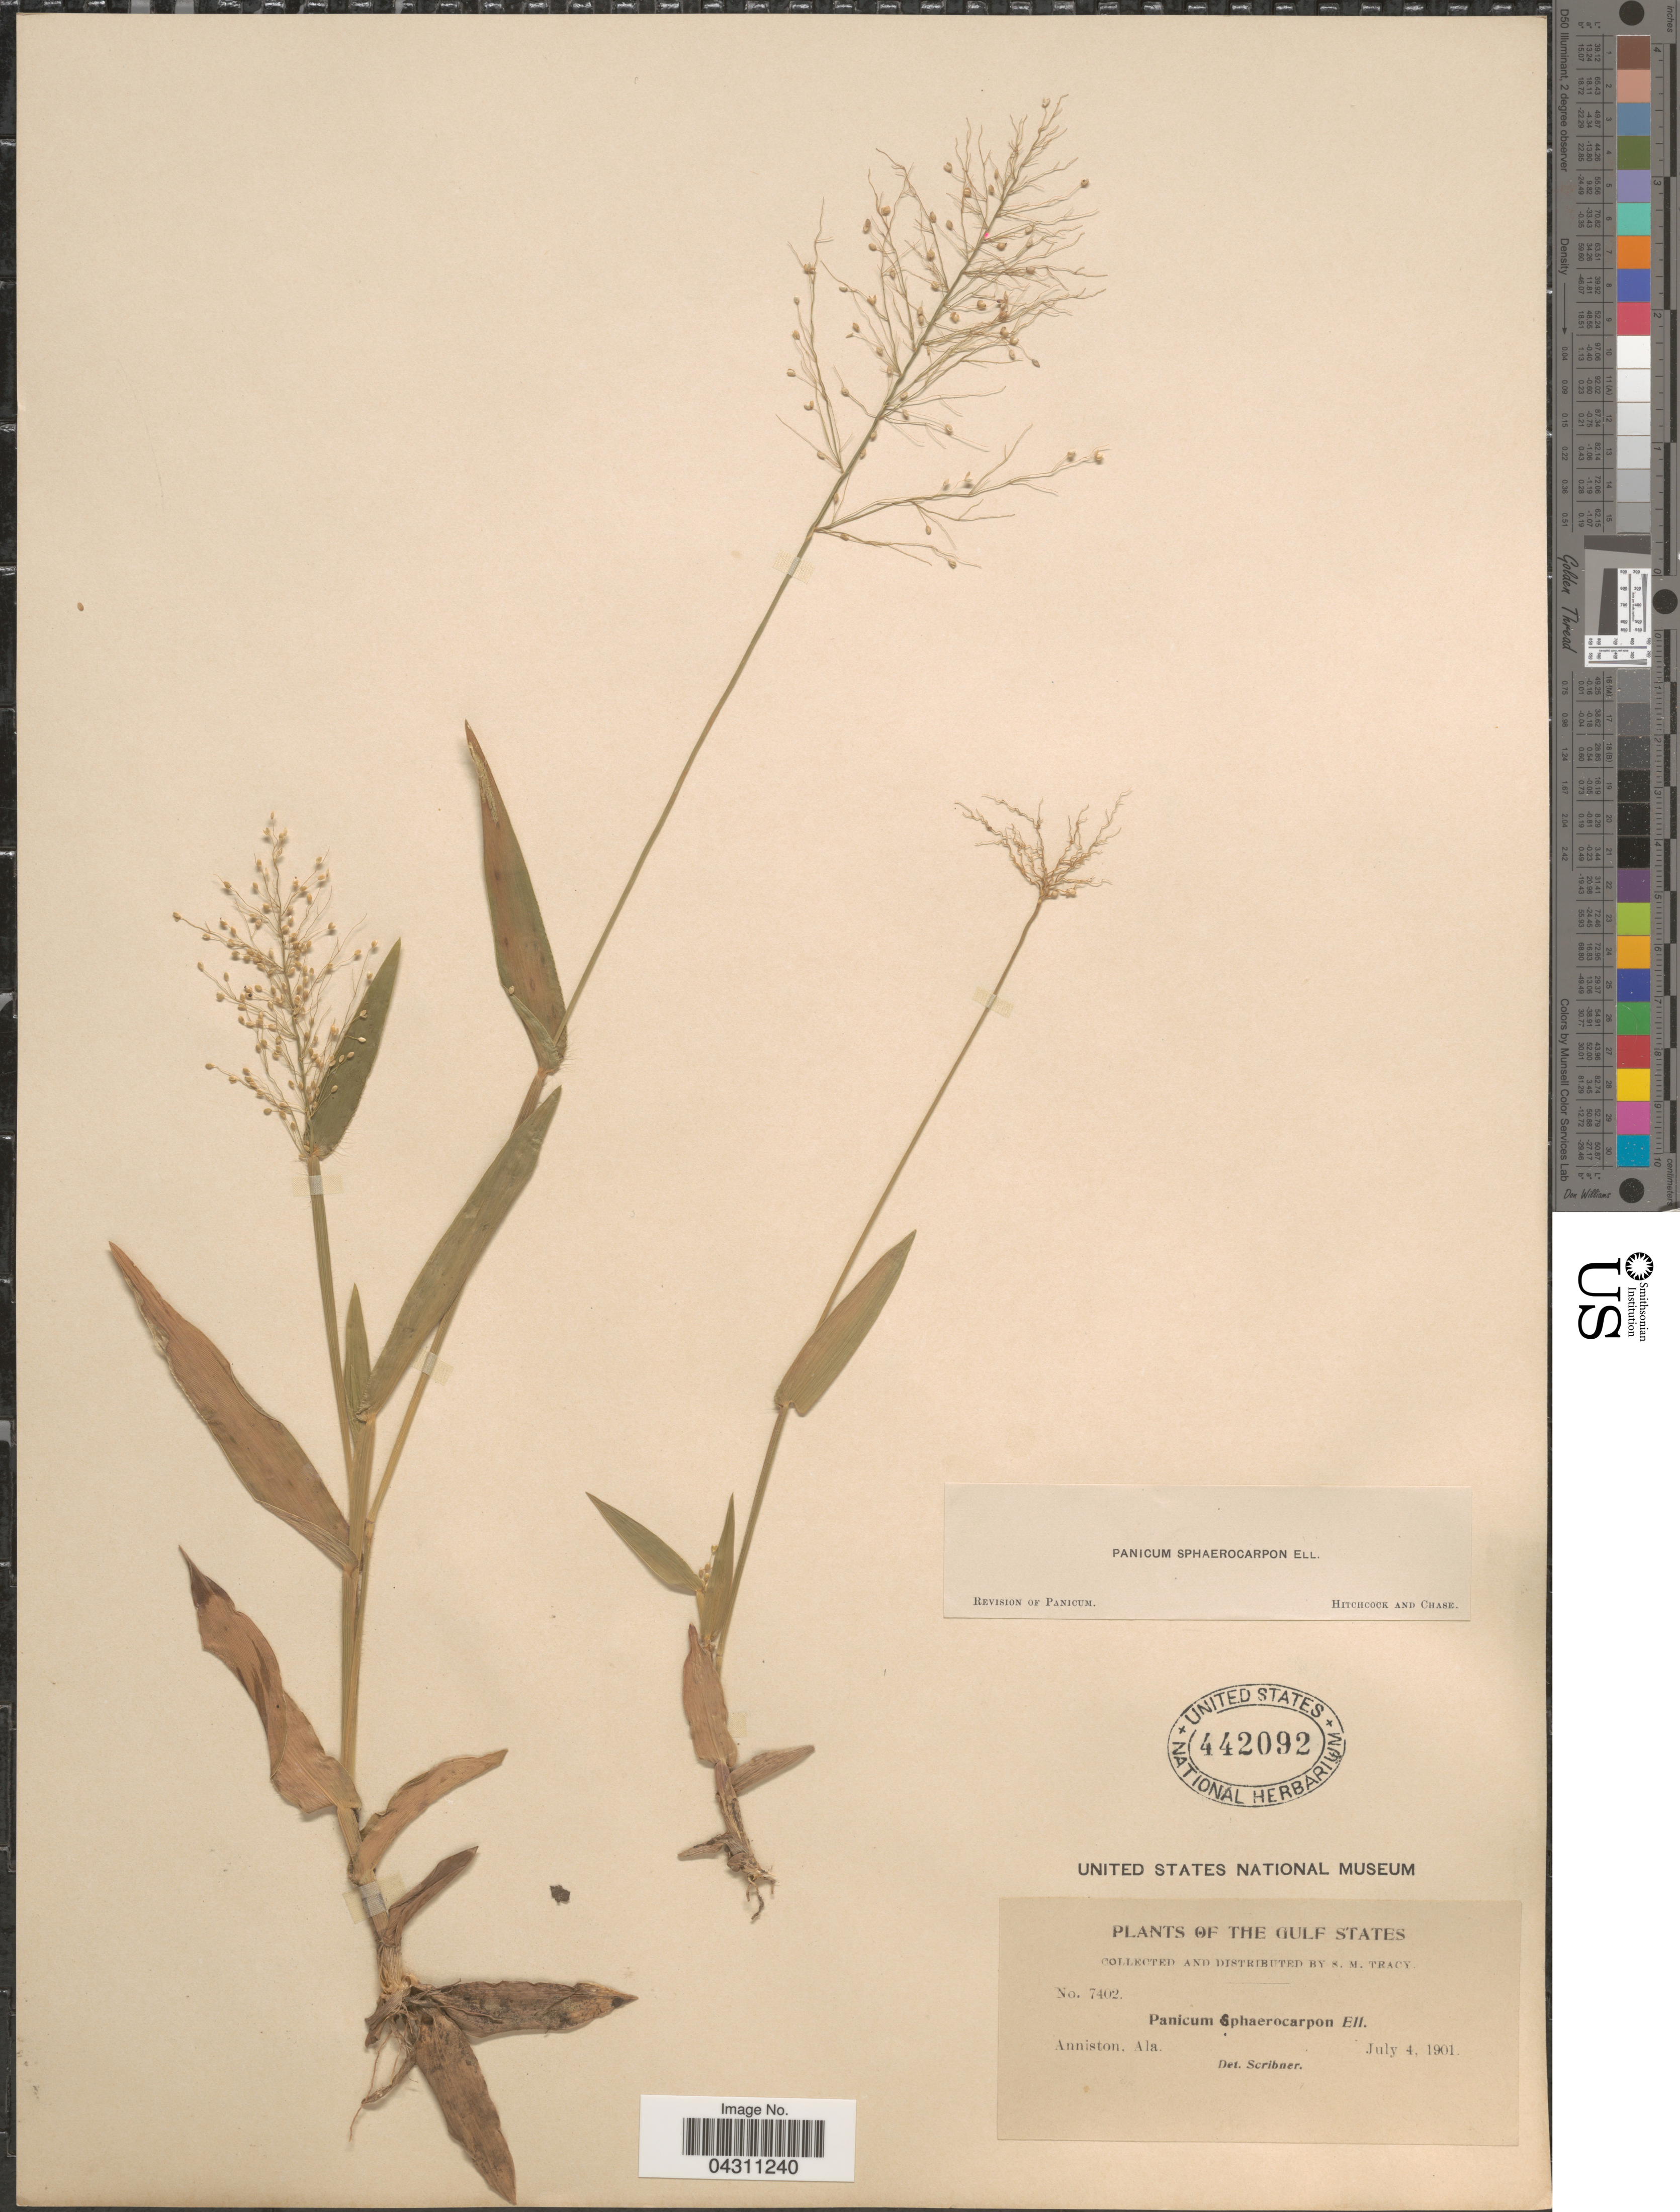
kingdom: Plantae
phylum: Tracheophyta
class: Liliopsida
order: Poales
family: Poaceae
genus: Dichanthelium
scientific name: Dichanthelium sphaerocarpon var. sphaerocarpon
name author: (Elliott) Gould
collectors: S. M. Tracy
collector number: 7402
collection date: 1901-07-04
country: United States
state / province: Alabama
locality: The Gulf States. Anniston.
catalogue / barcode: US 442092